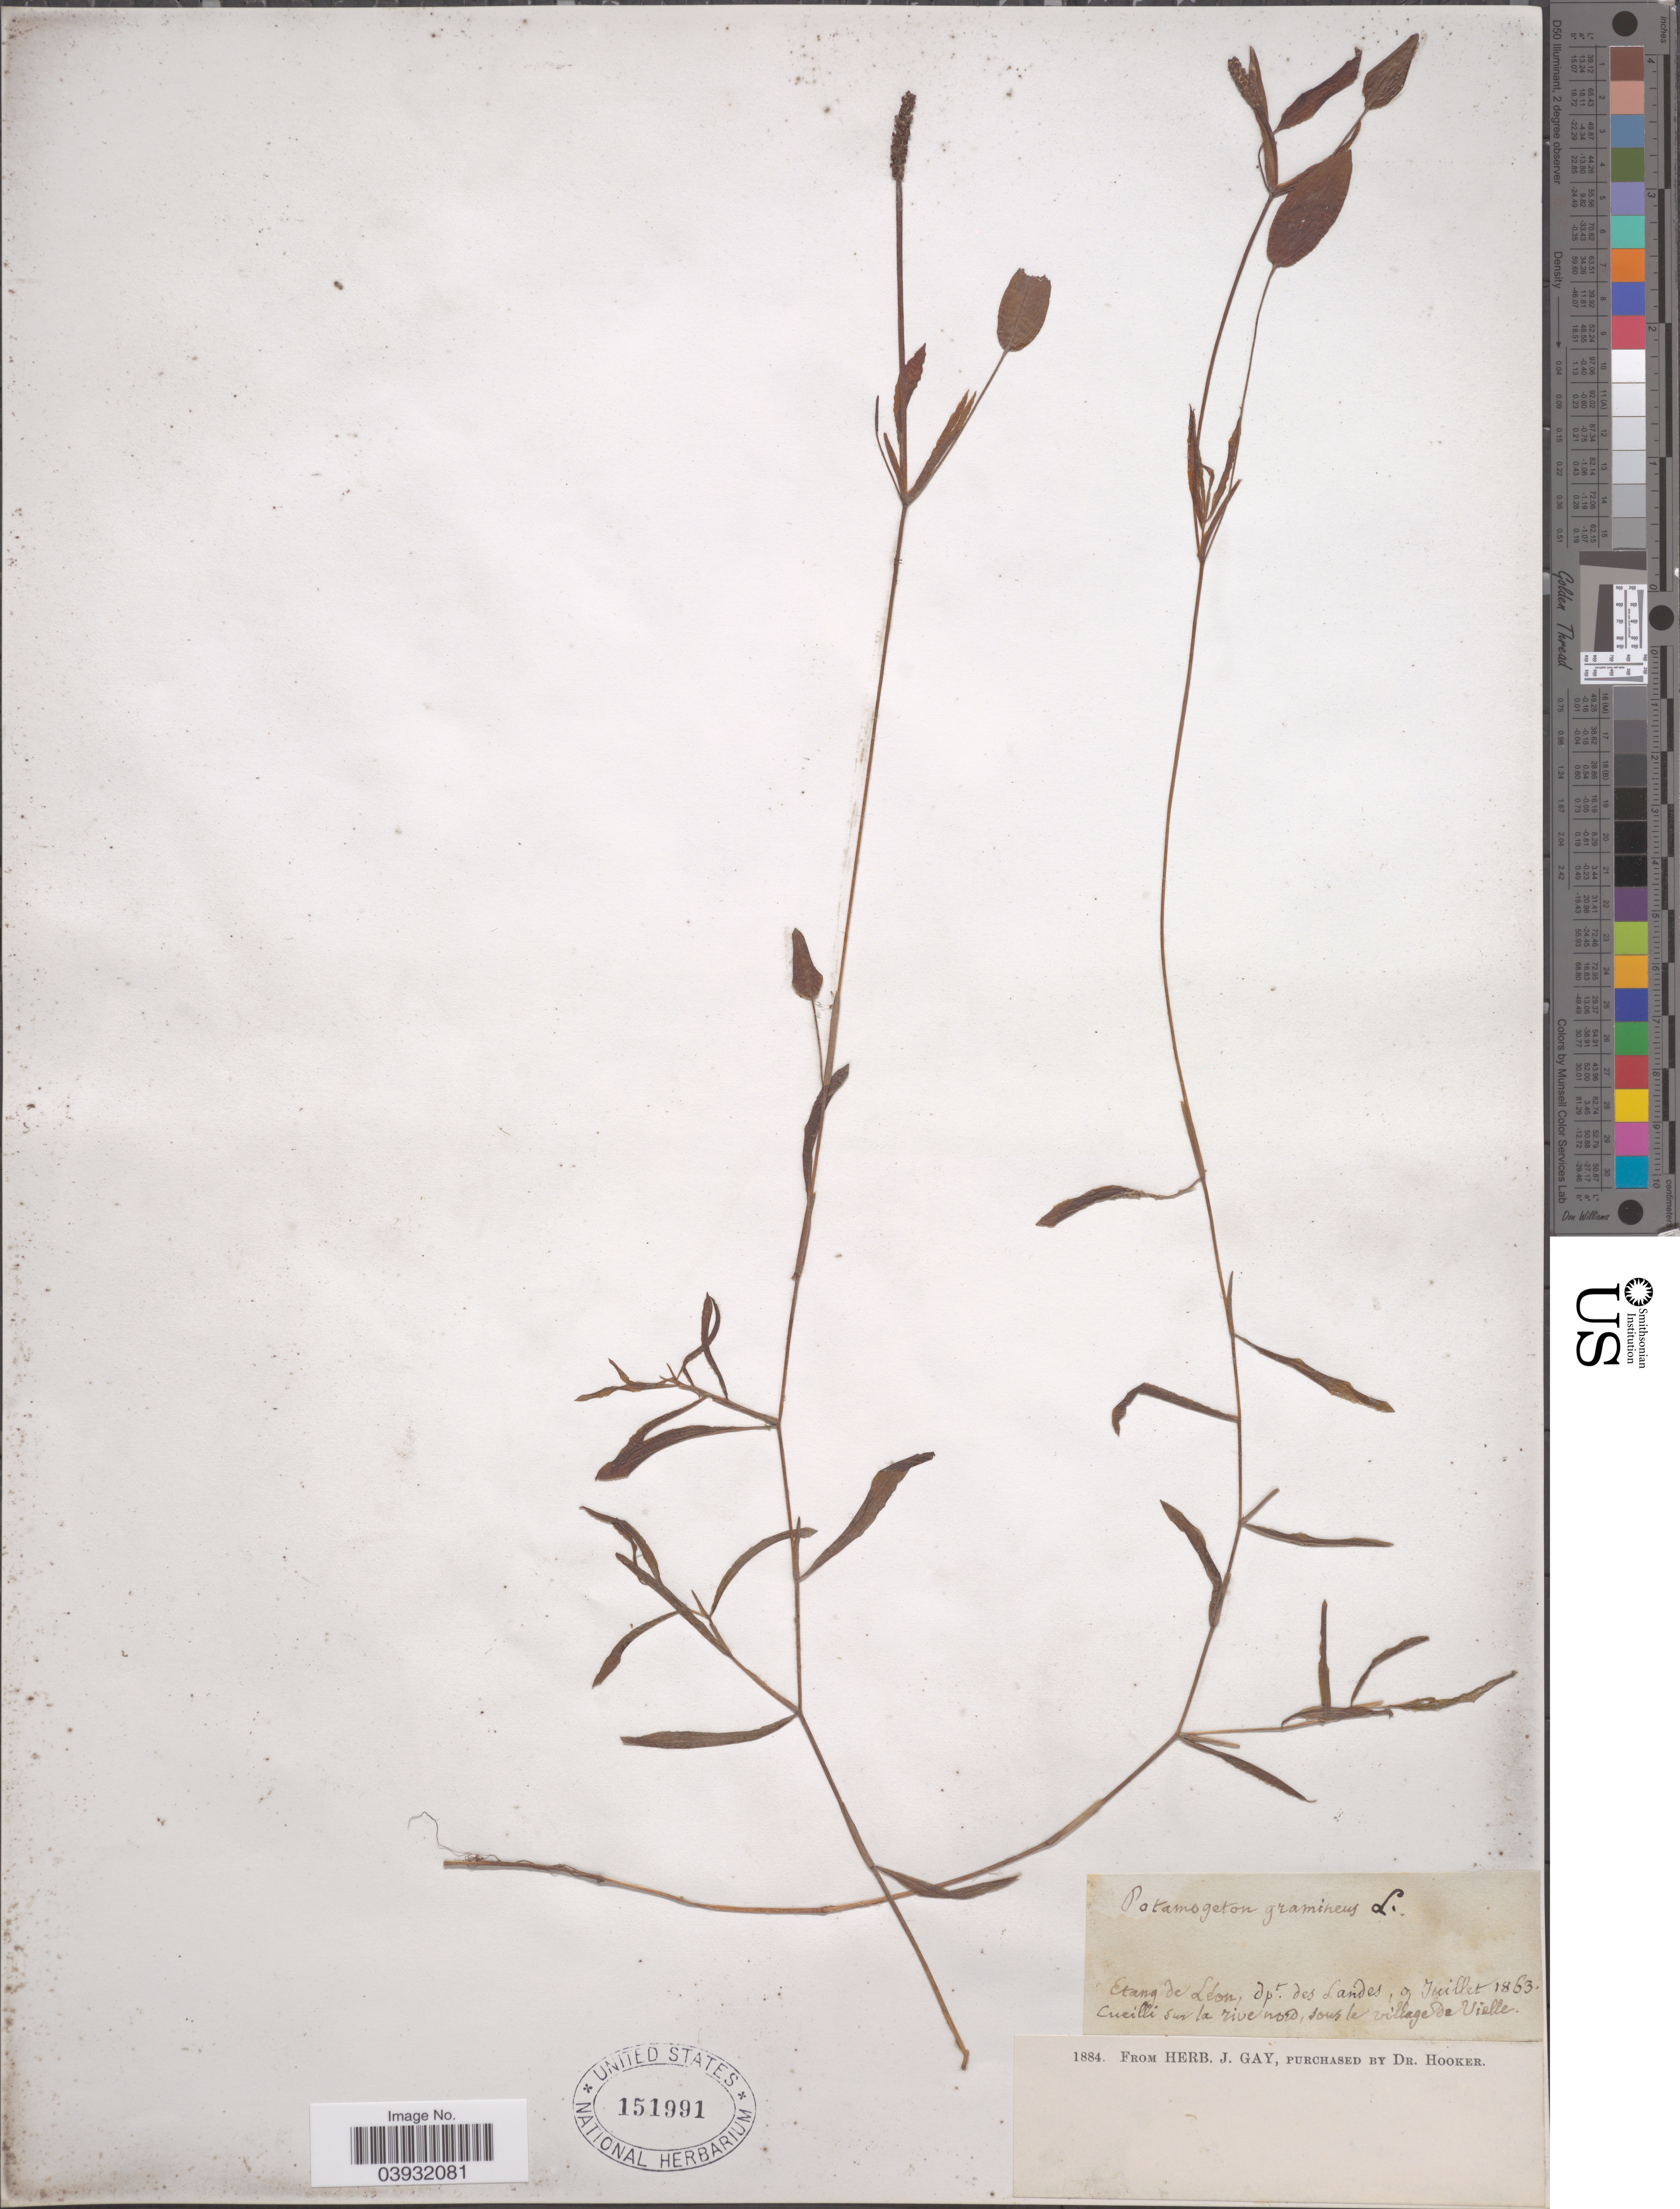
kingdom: Plantae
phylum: Tracheophyta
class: Liliopsida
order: Alismatales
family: Potamogetonaceae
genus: Potamogeton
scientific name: Potamogeton gramineus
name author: L.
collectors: ex herb. J. Gay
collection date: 1863-07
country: France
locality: Etang de Léon, dpt. des Landes. Cucilli sur la rive nord, sous le village de Vielle.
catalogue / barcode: US 151991